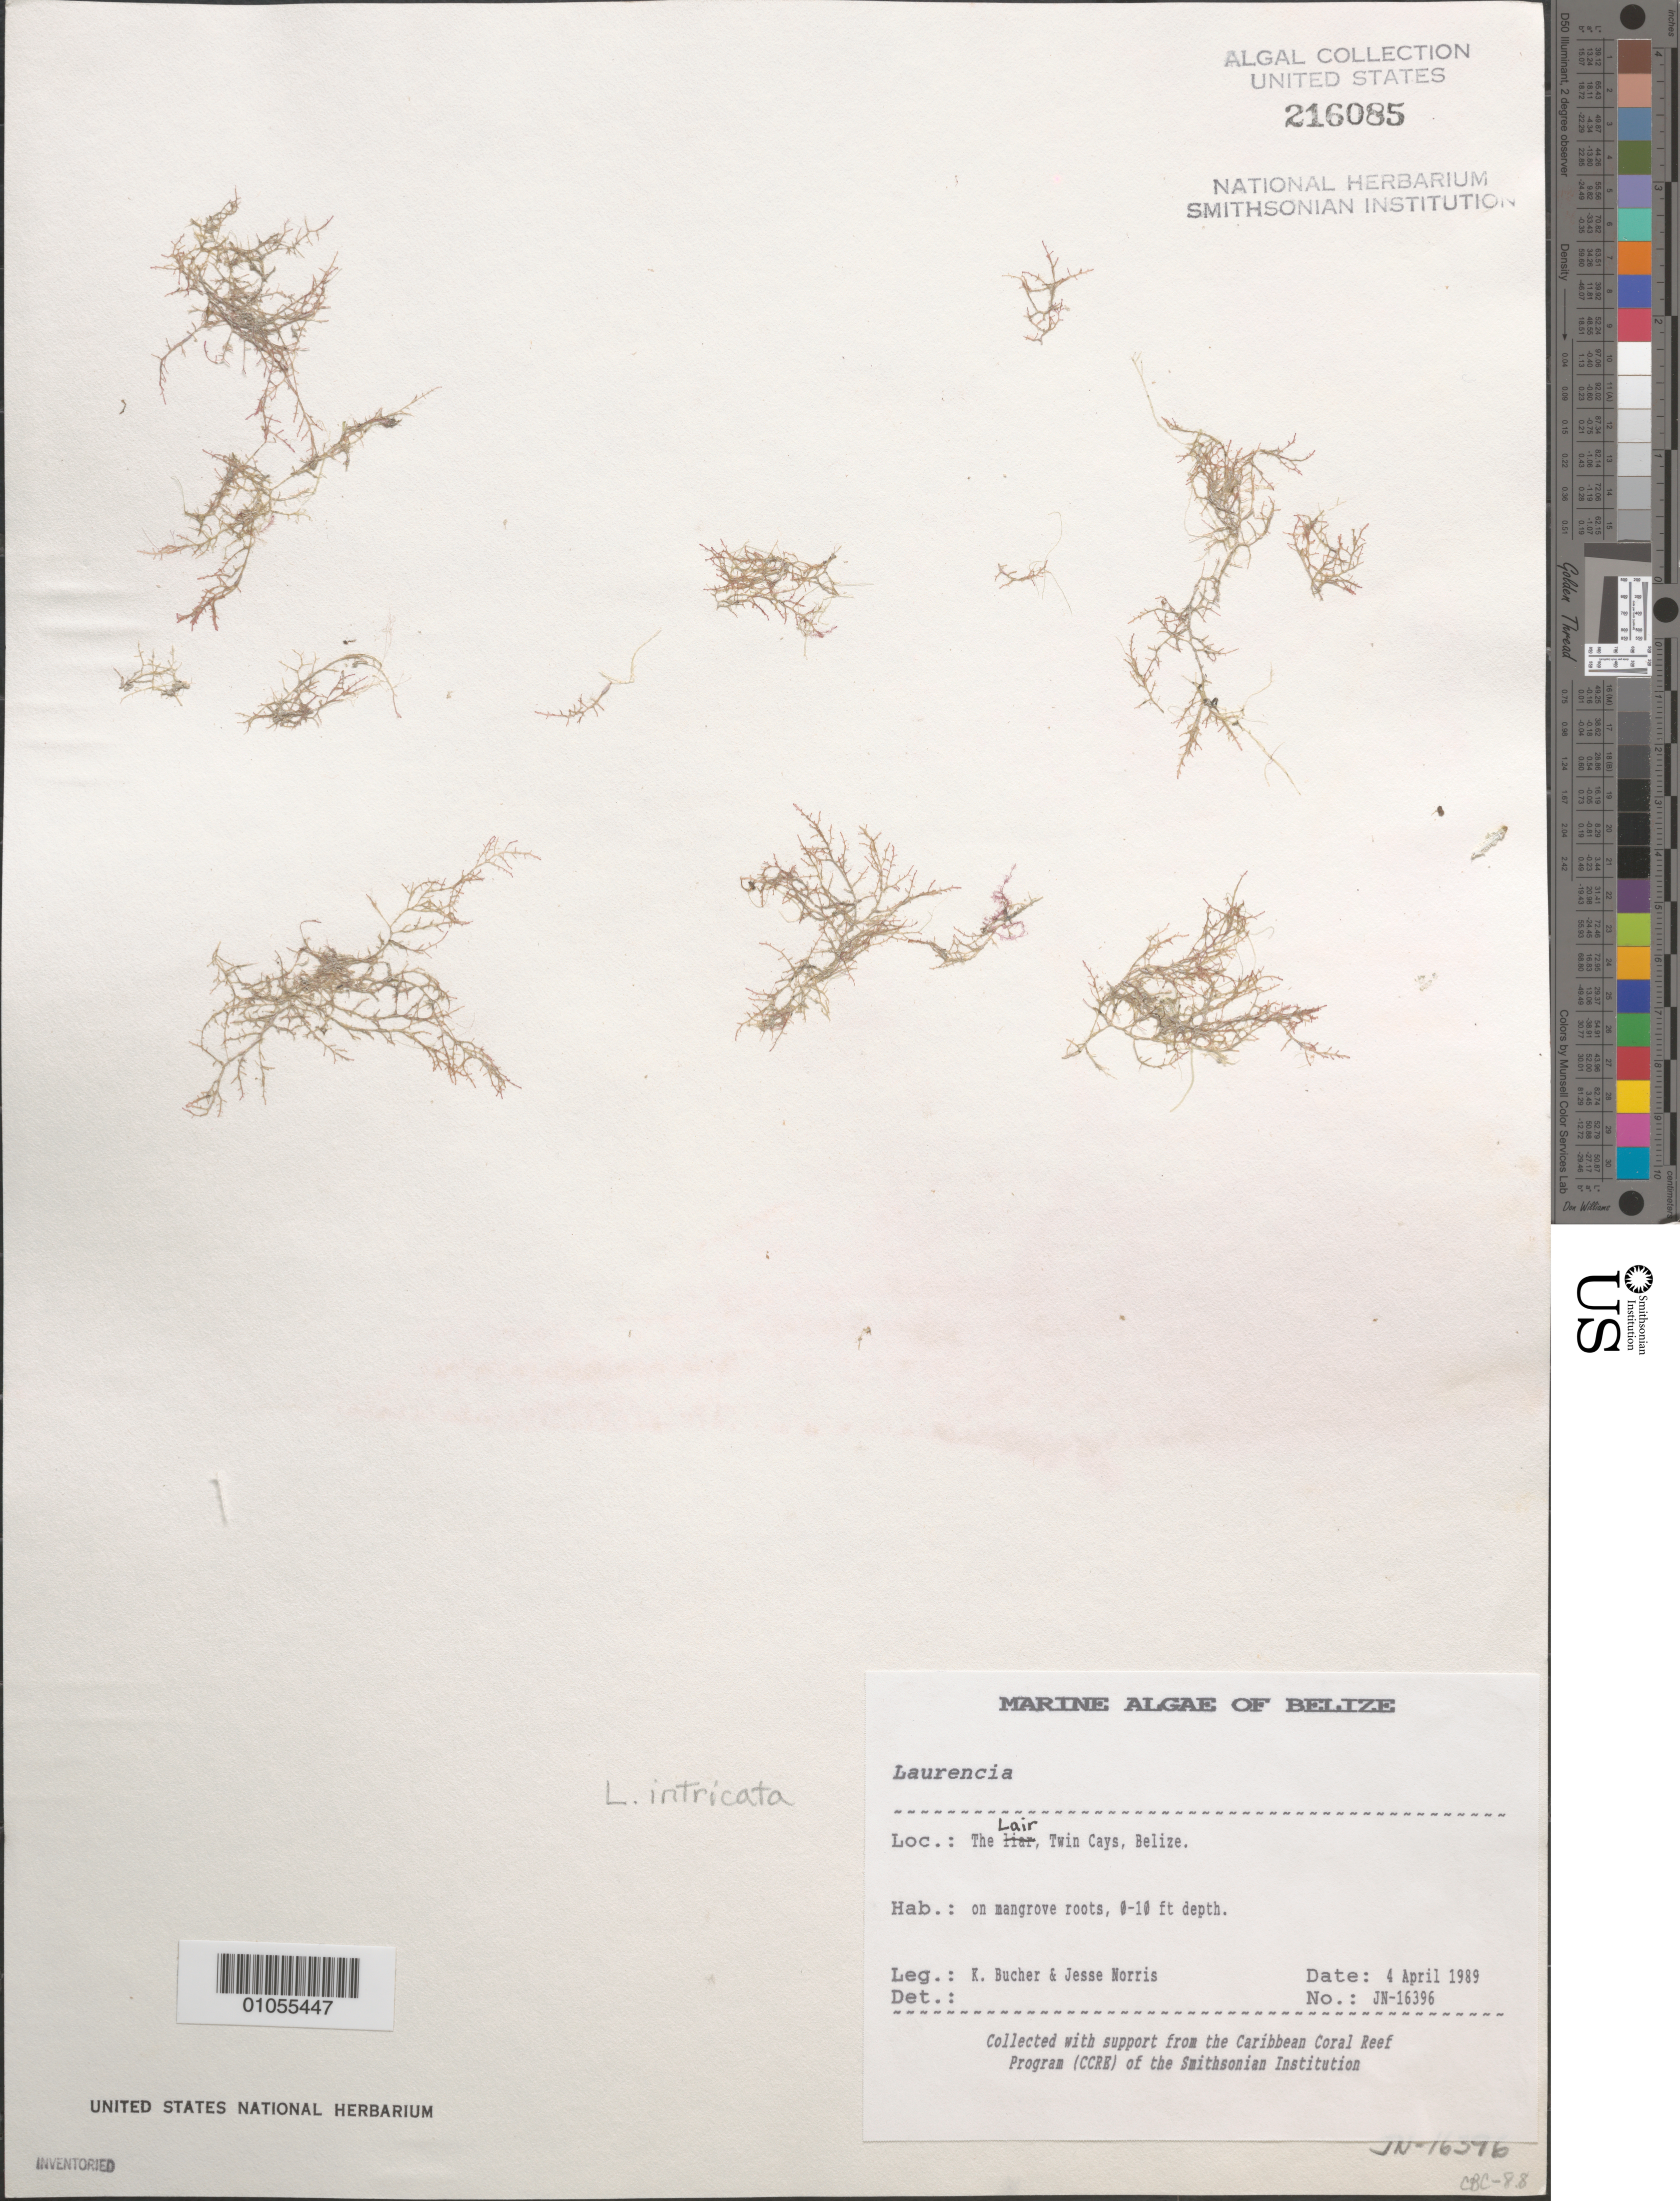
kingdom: Plantae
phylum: Rhodophyta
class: Florideophyceae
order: Ceramiales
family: Rhodomelaceae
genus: Laurencia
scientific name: Laurencia intricata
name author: J.V.Lamouroux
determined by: Norris, James N.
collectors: K. E. Bucher & J. A. Norris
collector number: JN-16396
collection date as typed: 04 Apr 1989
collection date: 1989-04-04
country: Belize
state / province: Stann Creek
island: Twin Cays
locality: The Lair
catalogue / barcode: US 216085